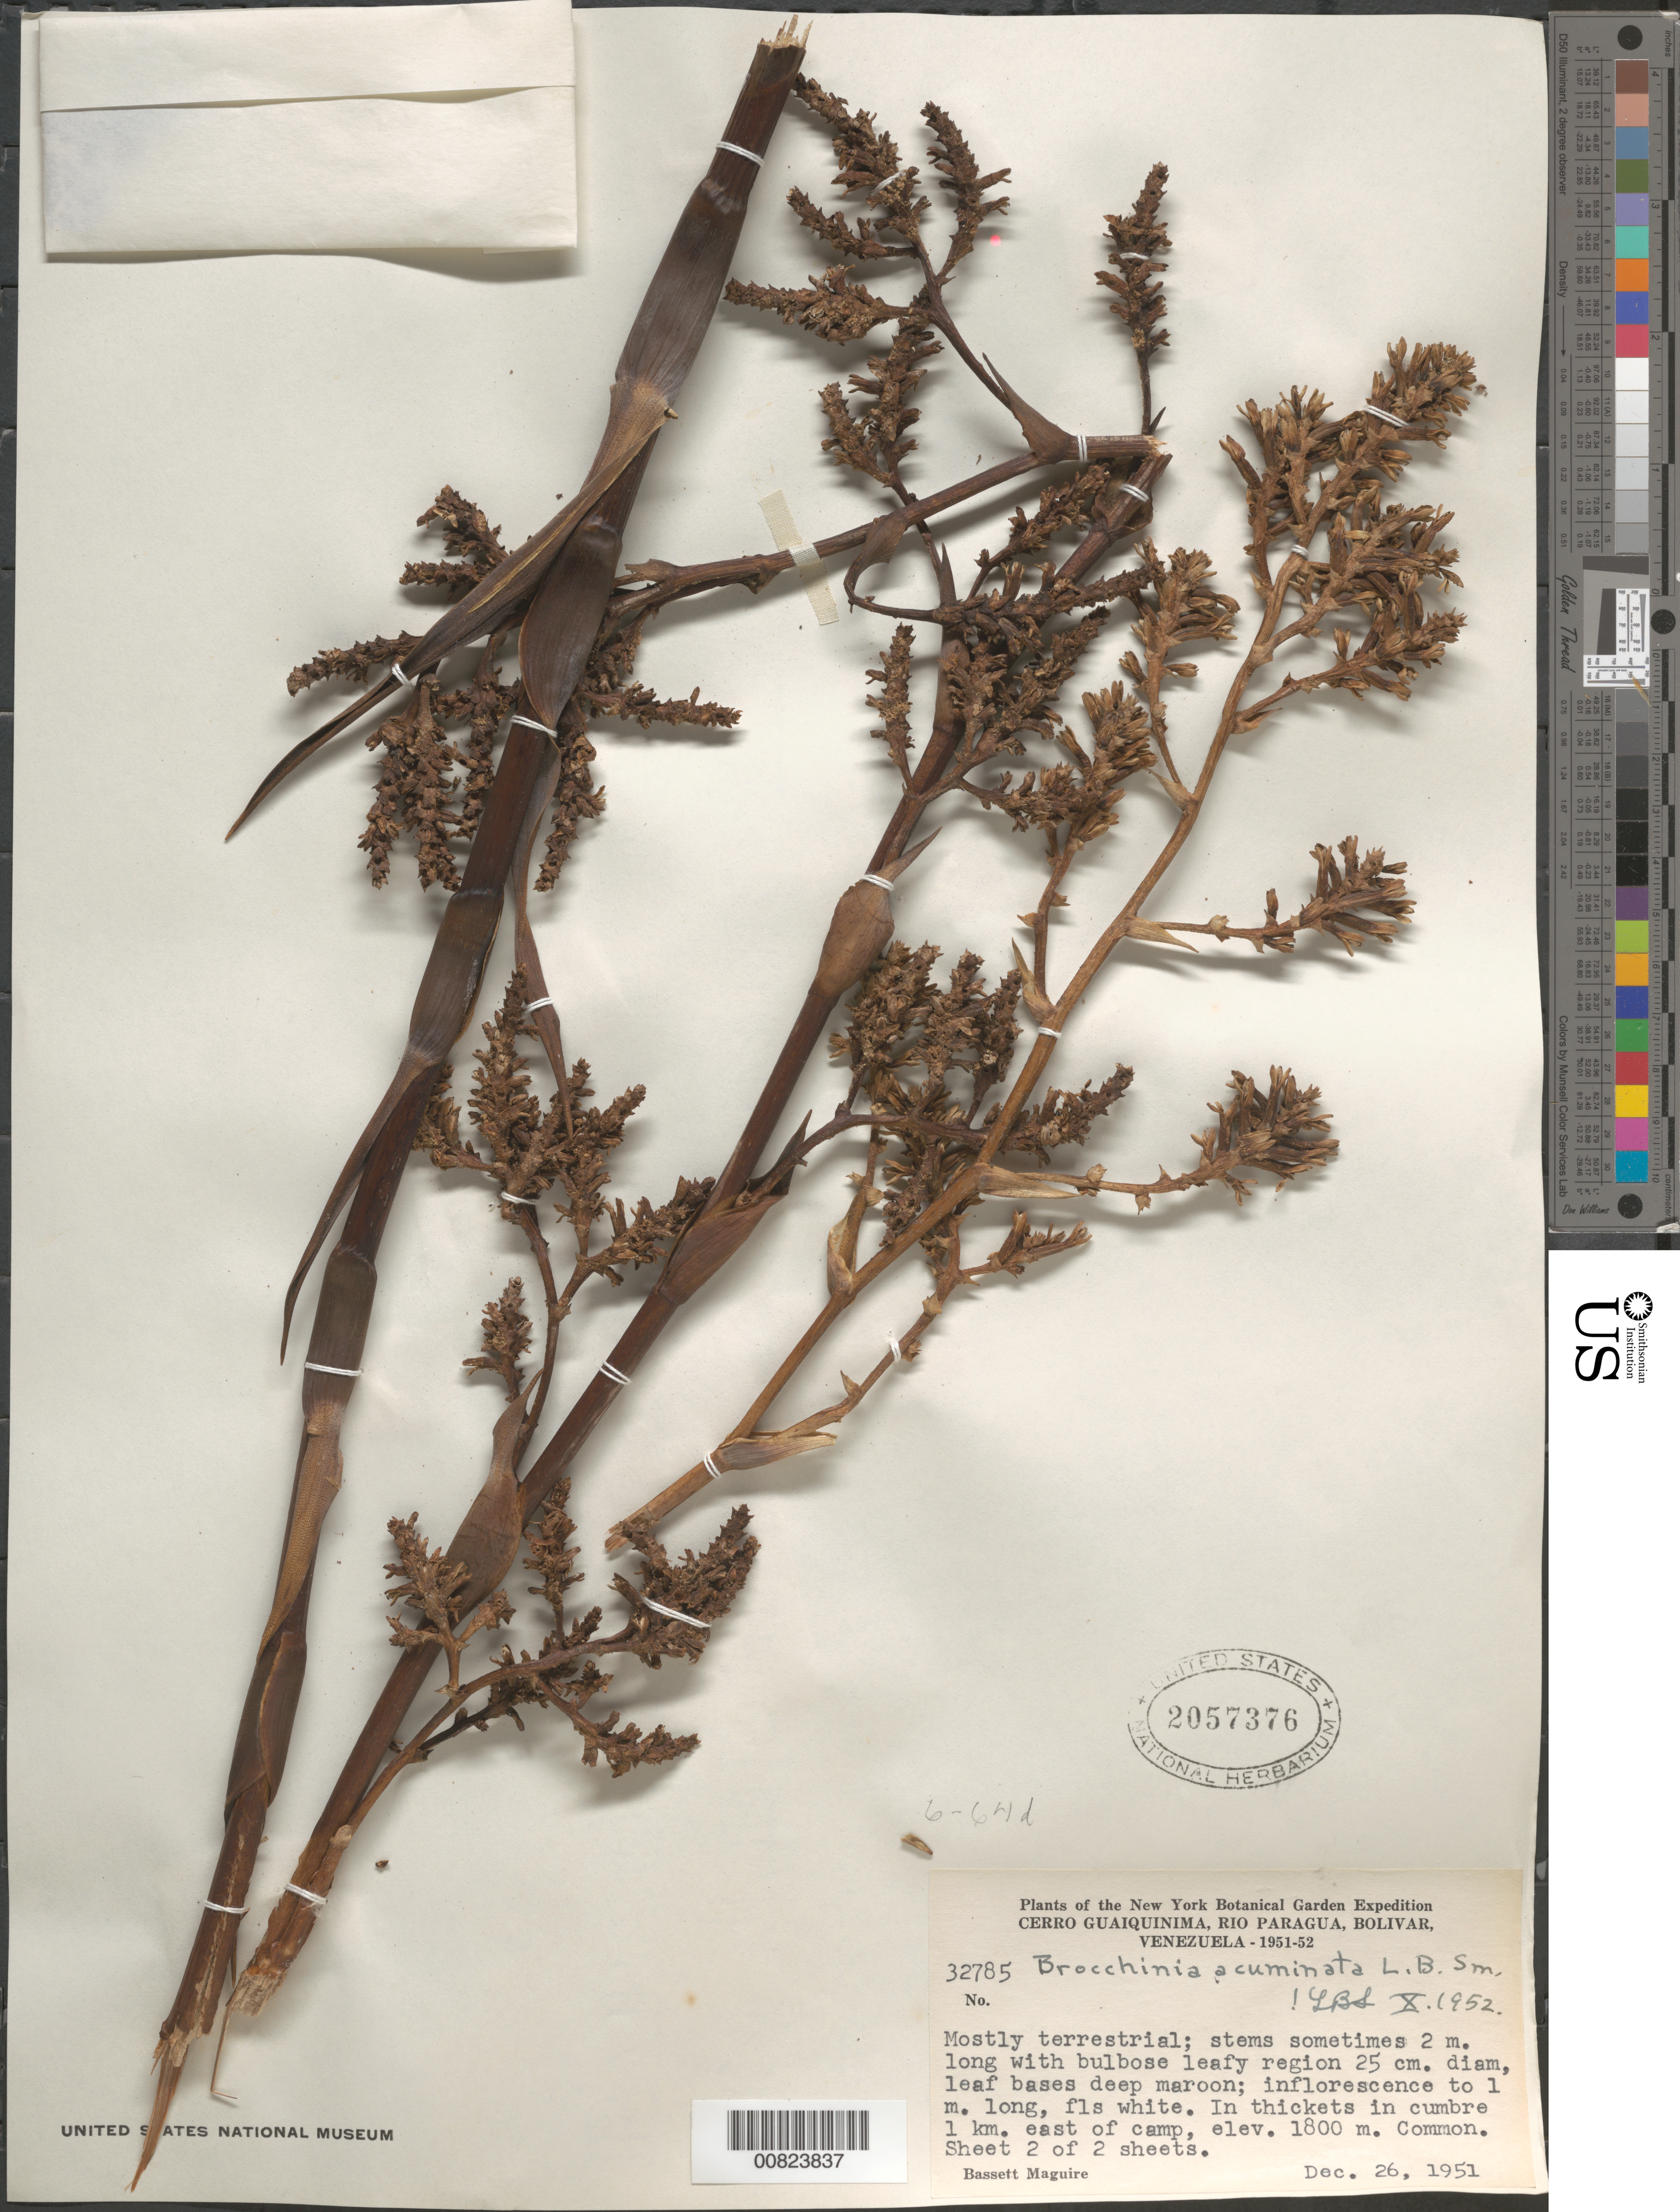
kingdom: Plantae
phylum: Tracheophyta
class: Liliopsida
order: Poales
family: Bromeliaceae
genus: Brocchinia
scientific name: Brocchinia acuminata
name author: L.B. Sm.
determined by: Smith, Lyman B., (US), NMNH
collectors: B. Maguire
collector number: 32785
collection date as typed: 26-Dec-51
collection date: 1951-12-26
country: Venezuela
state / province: Bolívar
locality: Cerro Guaiquinima, Río Paragua, 1 km E of Cumbre Camp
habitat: Thickets in cumbre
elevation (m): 1800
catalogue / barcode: US 2057376